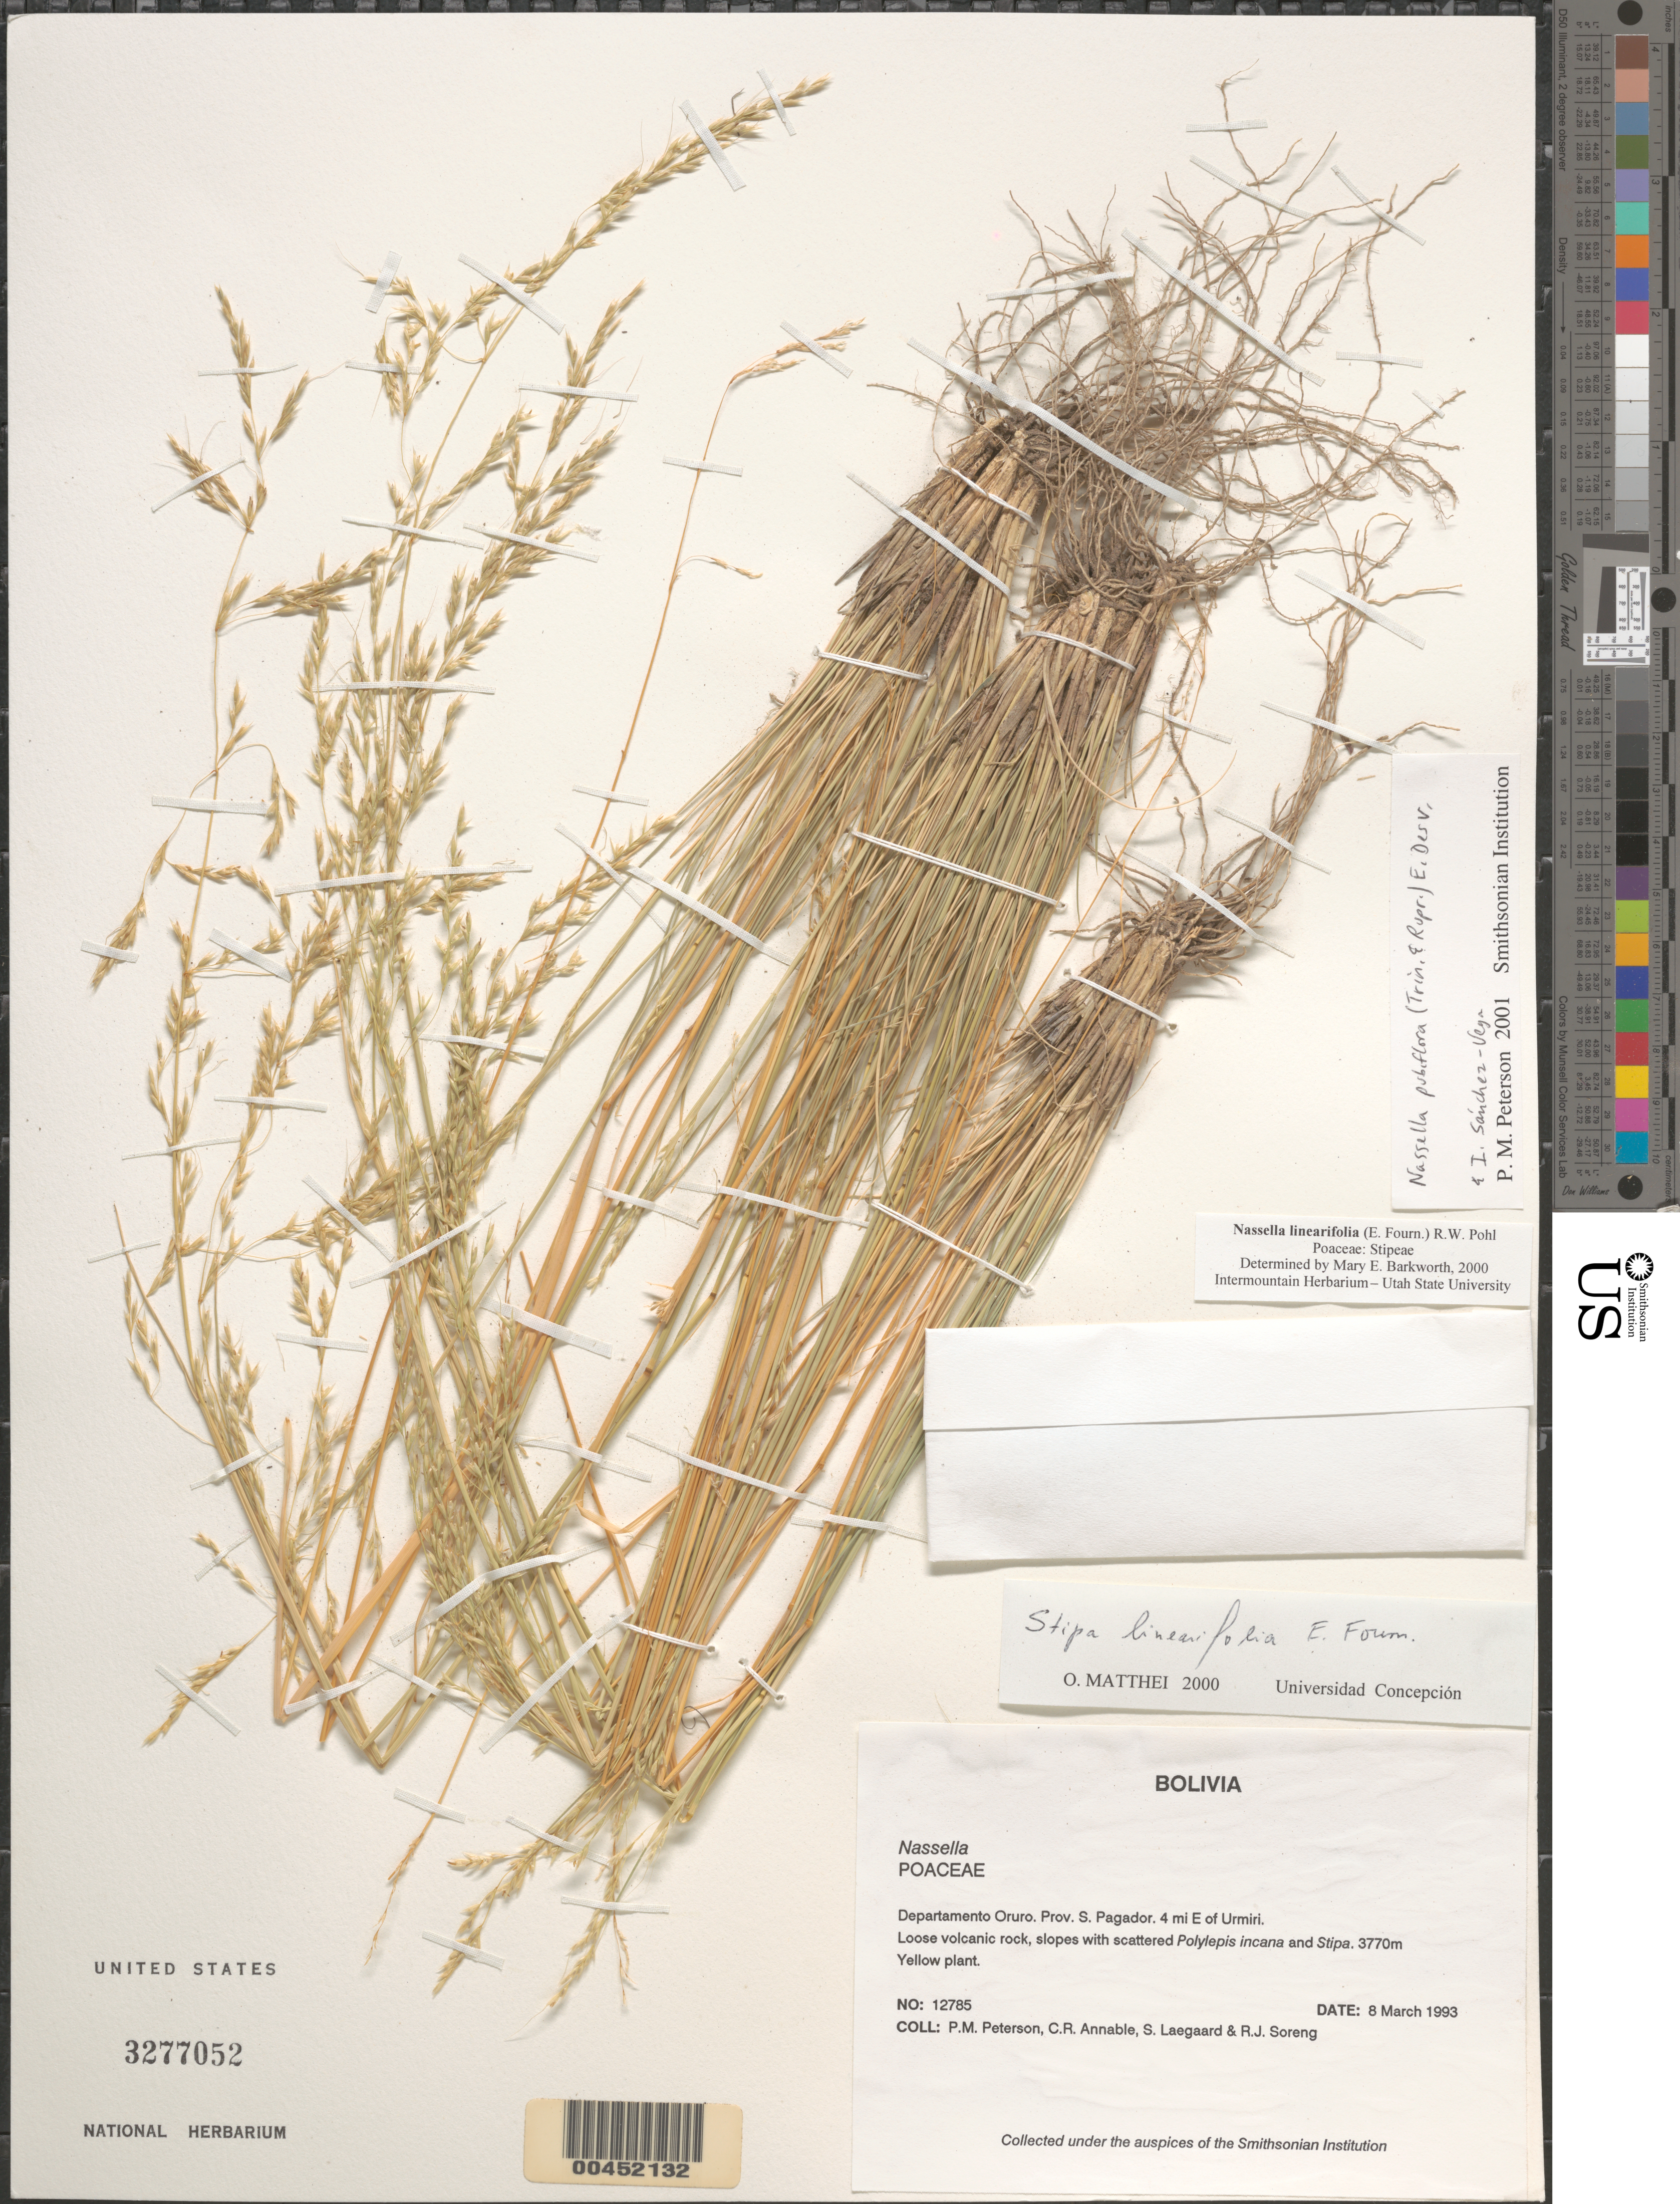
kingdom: Plantae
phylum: Tracheophyta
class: Liliopsida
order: Poales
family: Poaceae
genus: Nassella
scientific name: Nassella sp.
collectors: P. M. Peterson, C. R. Annable, S. Lægaard & R. J. Soreng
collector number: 12785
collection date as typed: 08 Mar 1993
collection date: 1993-03-08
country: Bolivia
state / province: Oruro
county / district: Sebastián Pagador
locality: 4 mi E of Urmiri.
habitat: Loose volcanic rock, slopes with scattered Polylepis incana and Stipa.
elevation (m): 3770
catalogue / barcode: US 3277052